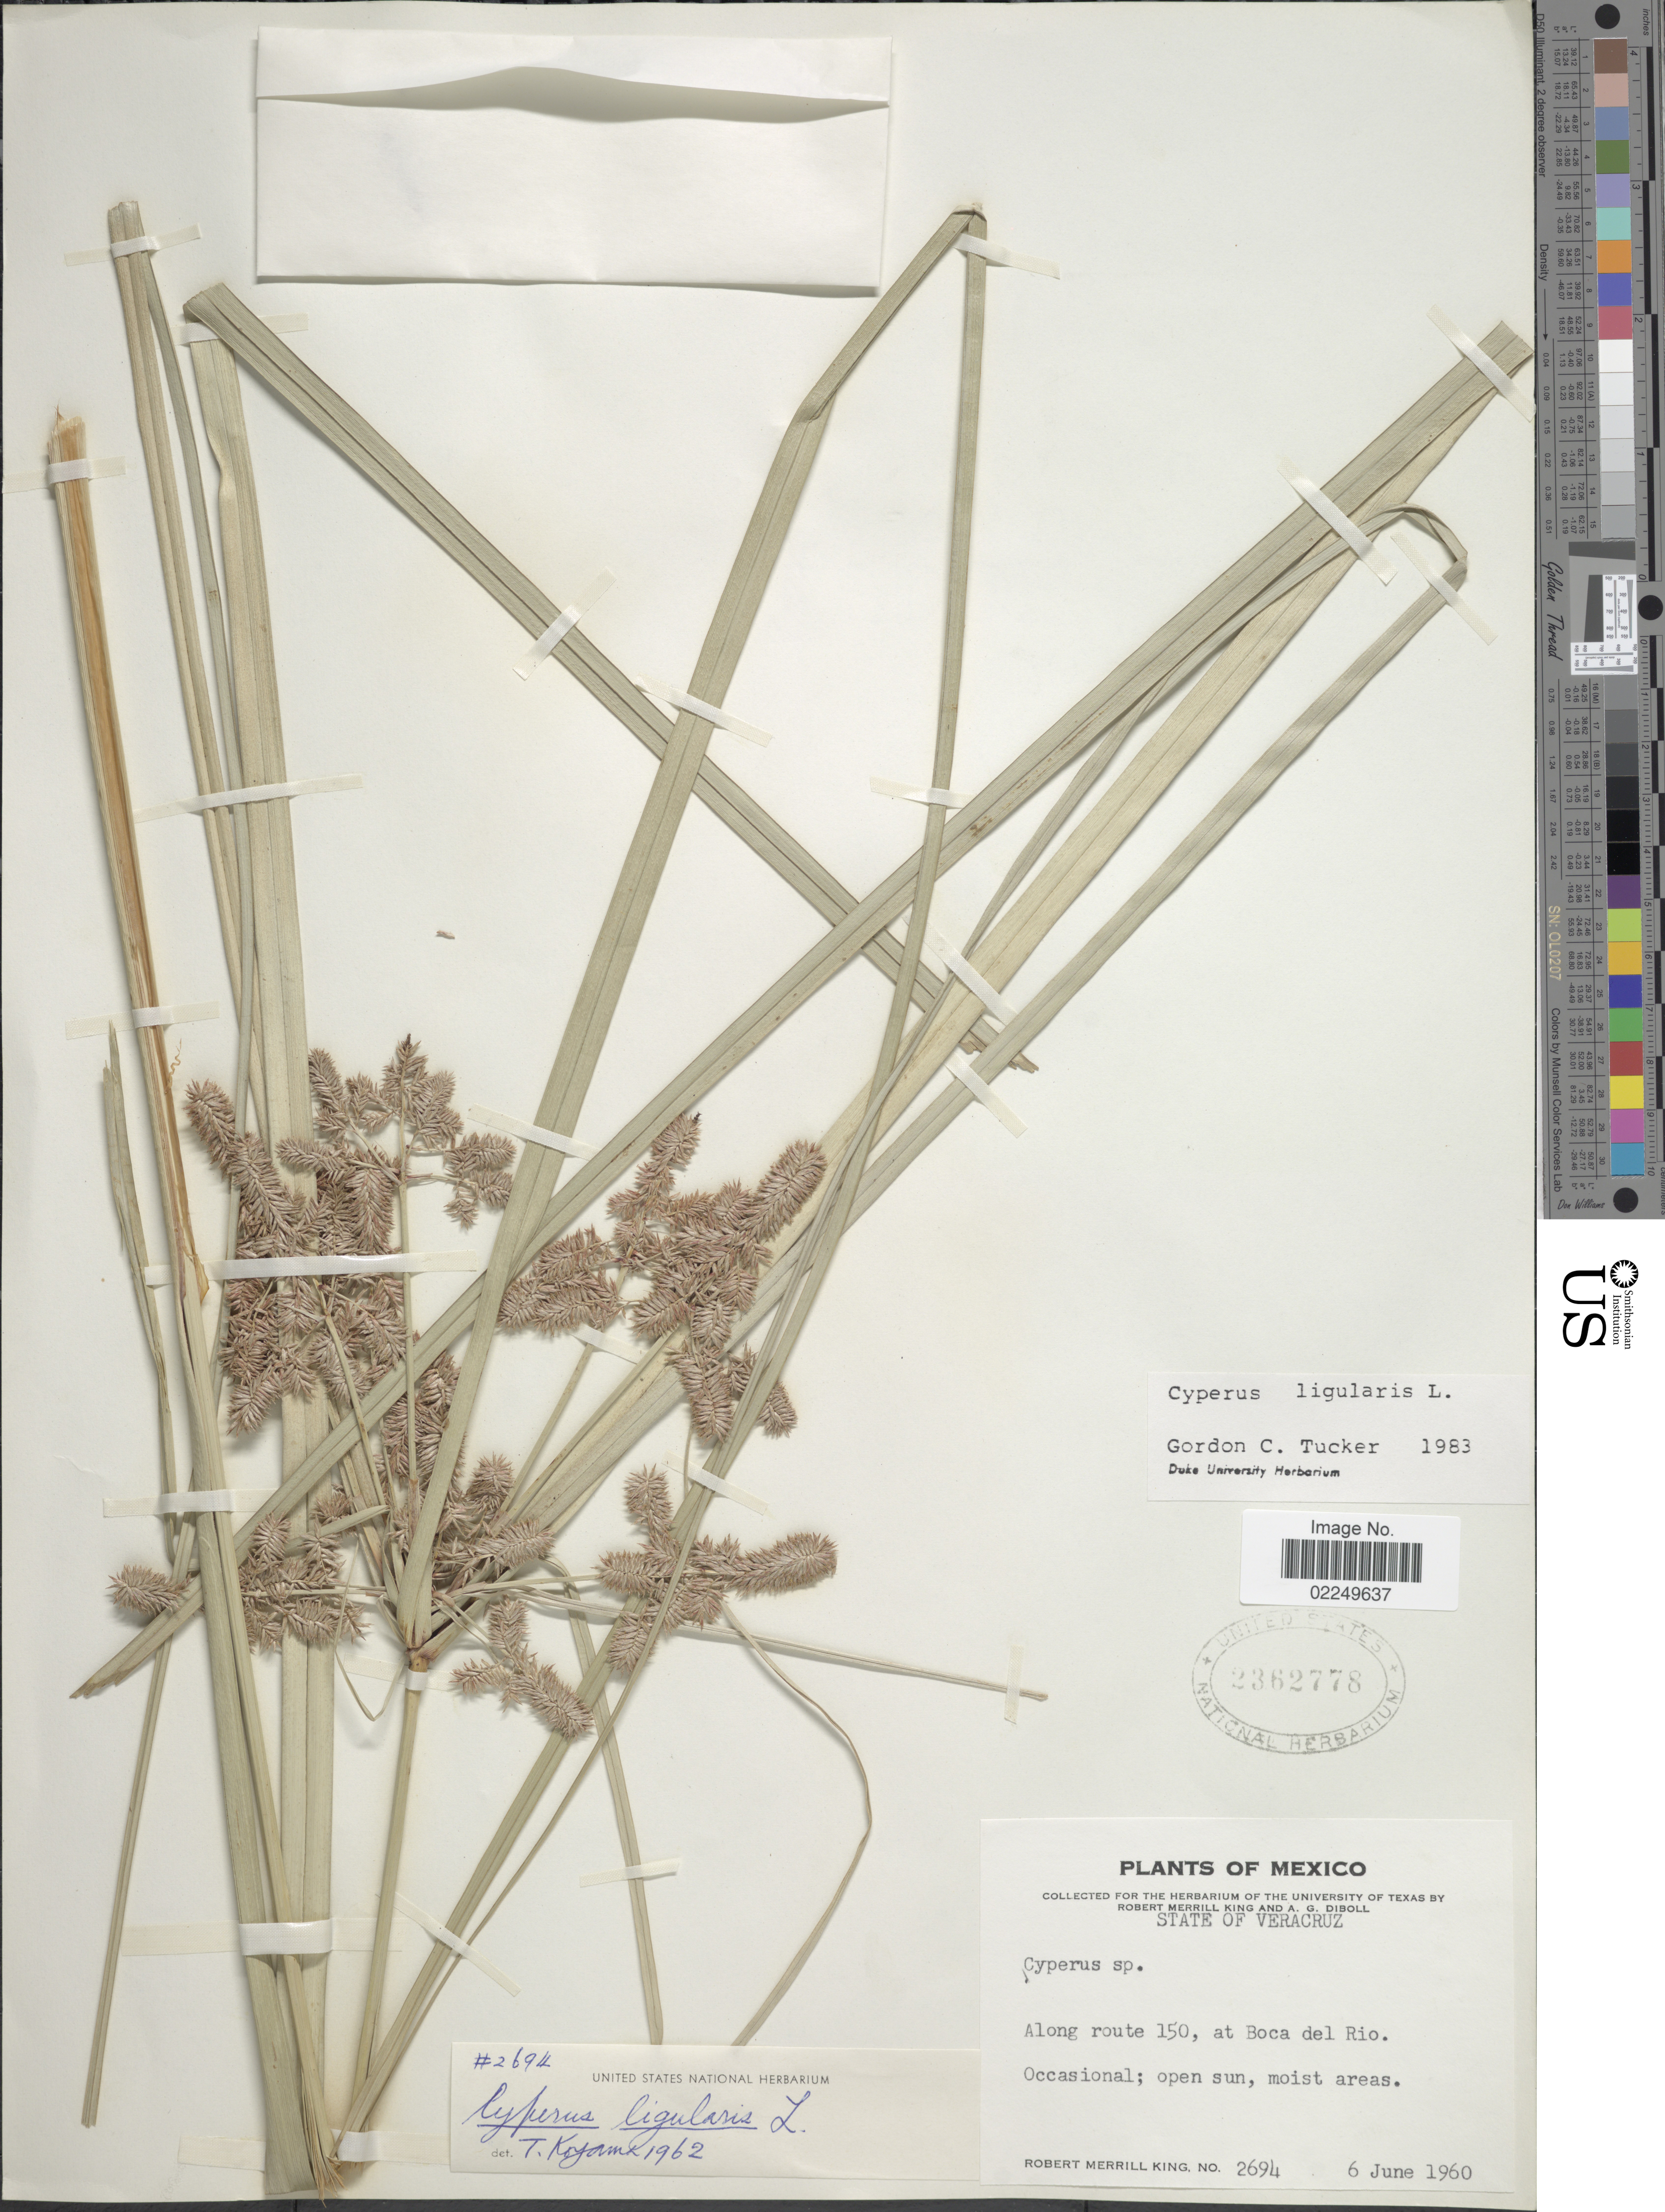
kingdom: Plantae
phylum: Tracheophyta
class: Liliopsida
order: Poales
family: Cyperaceae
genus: Cyperus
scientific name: Cyperus ligularis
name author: L.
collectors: R. M. King & A. Diboll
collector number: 2694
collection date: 1960-06-06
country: Mexico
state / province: Veracruz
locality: State of Veracruz, Along route 150, at Boca del Rio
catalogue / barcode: US 2362778